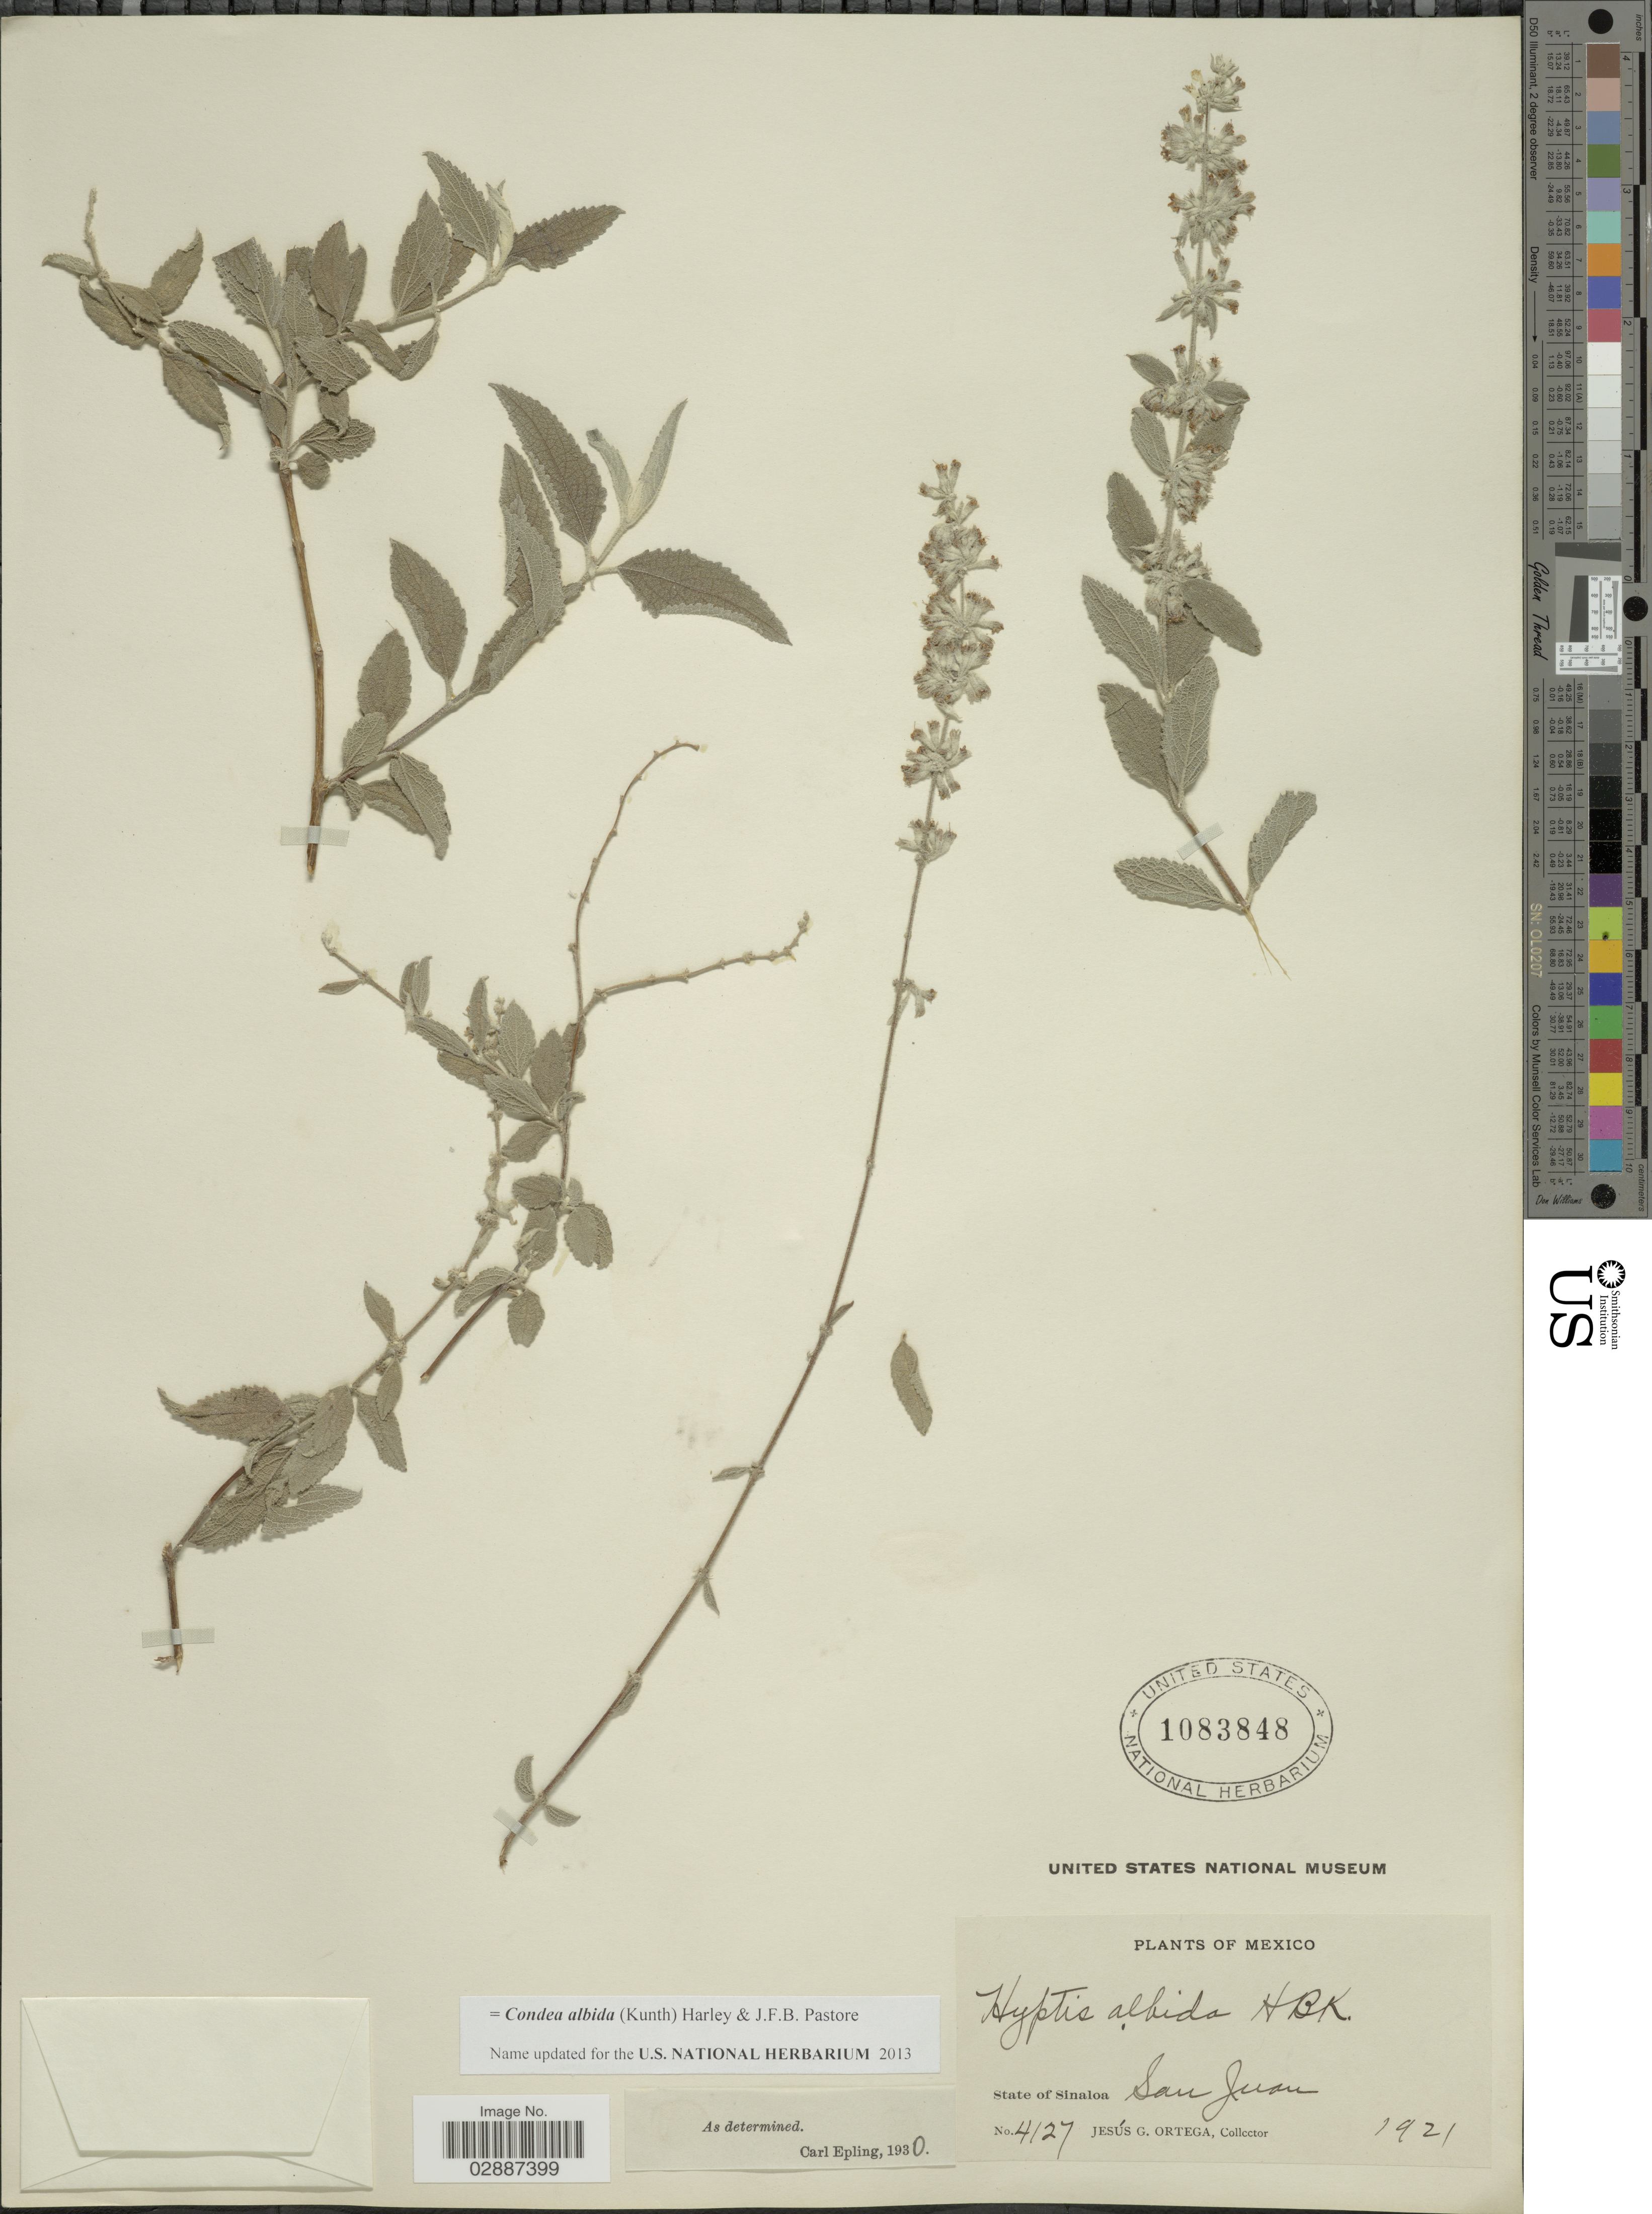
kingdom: Plantae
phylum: Tracheophyta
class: Magnoliopsida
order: Lamiales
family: Lamiaceae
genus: Condea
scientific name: Condea albida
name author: (Kunth) Harley & J.F.B. Pastore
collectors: J. Ortega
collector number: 4127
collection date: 1921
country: Mexico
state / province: Sinaloa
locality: San Juan.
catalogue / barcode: US 1083848